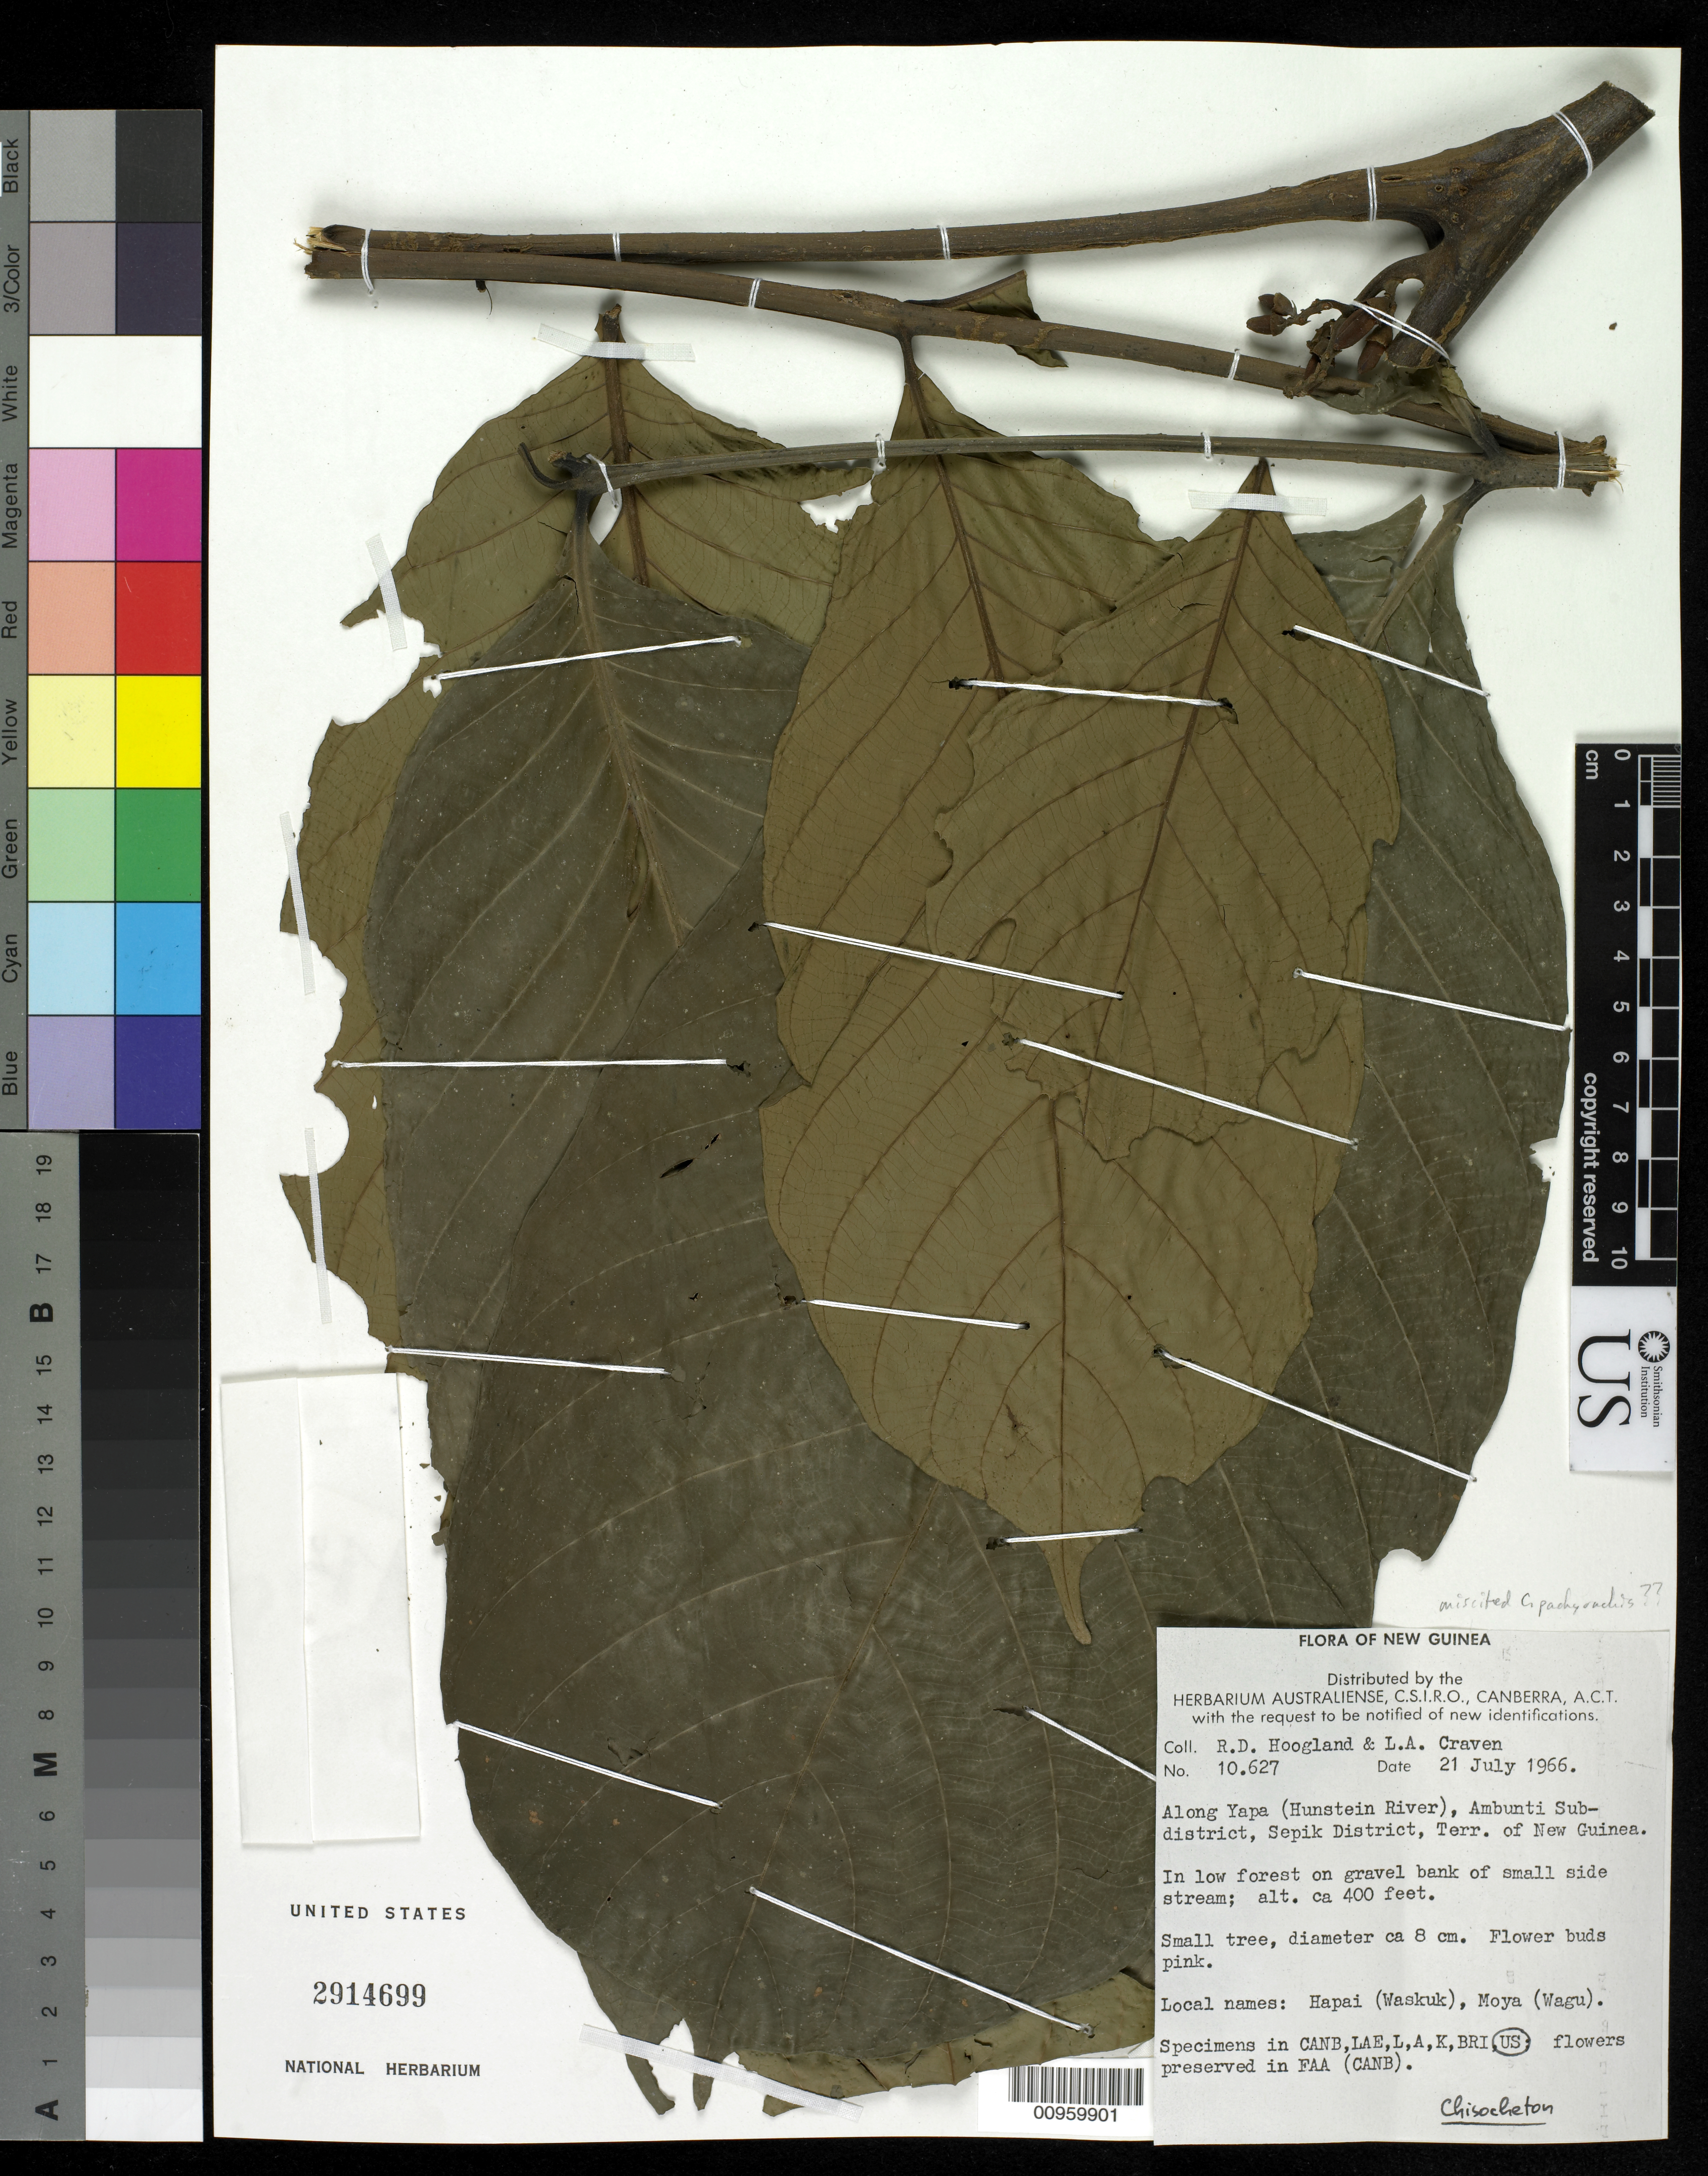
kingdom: Plantae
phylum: Tracheophyta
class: Magnoliopsida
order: Sapindales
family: Meliaceae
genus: Chisocheton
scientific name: Chisocheton sp.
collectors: R. D. Hoogland & L. A. Craven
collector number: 10627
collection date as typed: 21 Jul 1966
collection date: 1966-07-21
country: Papua New Guinea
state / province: East Sepik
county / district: Ambunti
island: New Guinea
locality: Along Yapa (Hunstein River).Low forest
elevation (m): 122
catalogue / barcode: US 2914699